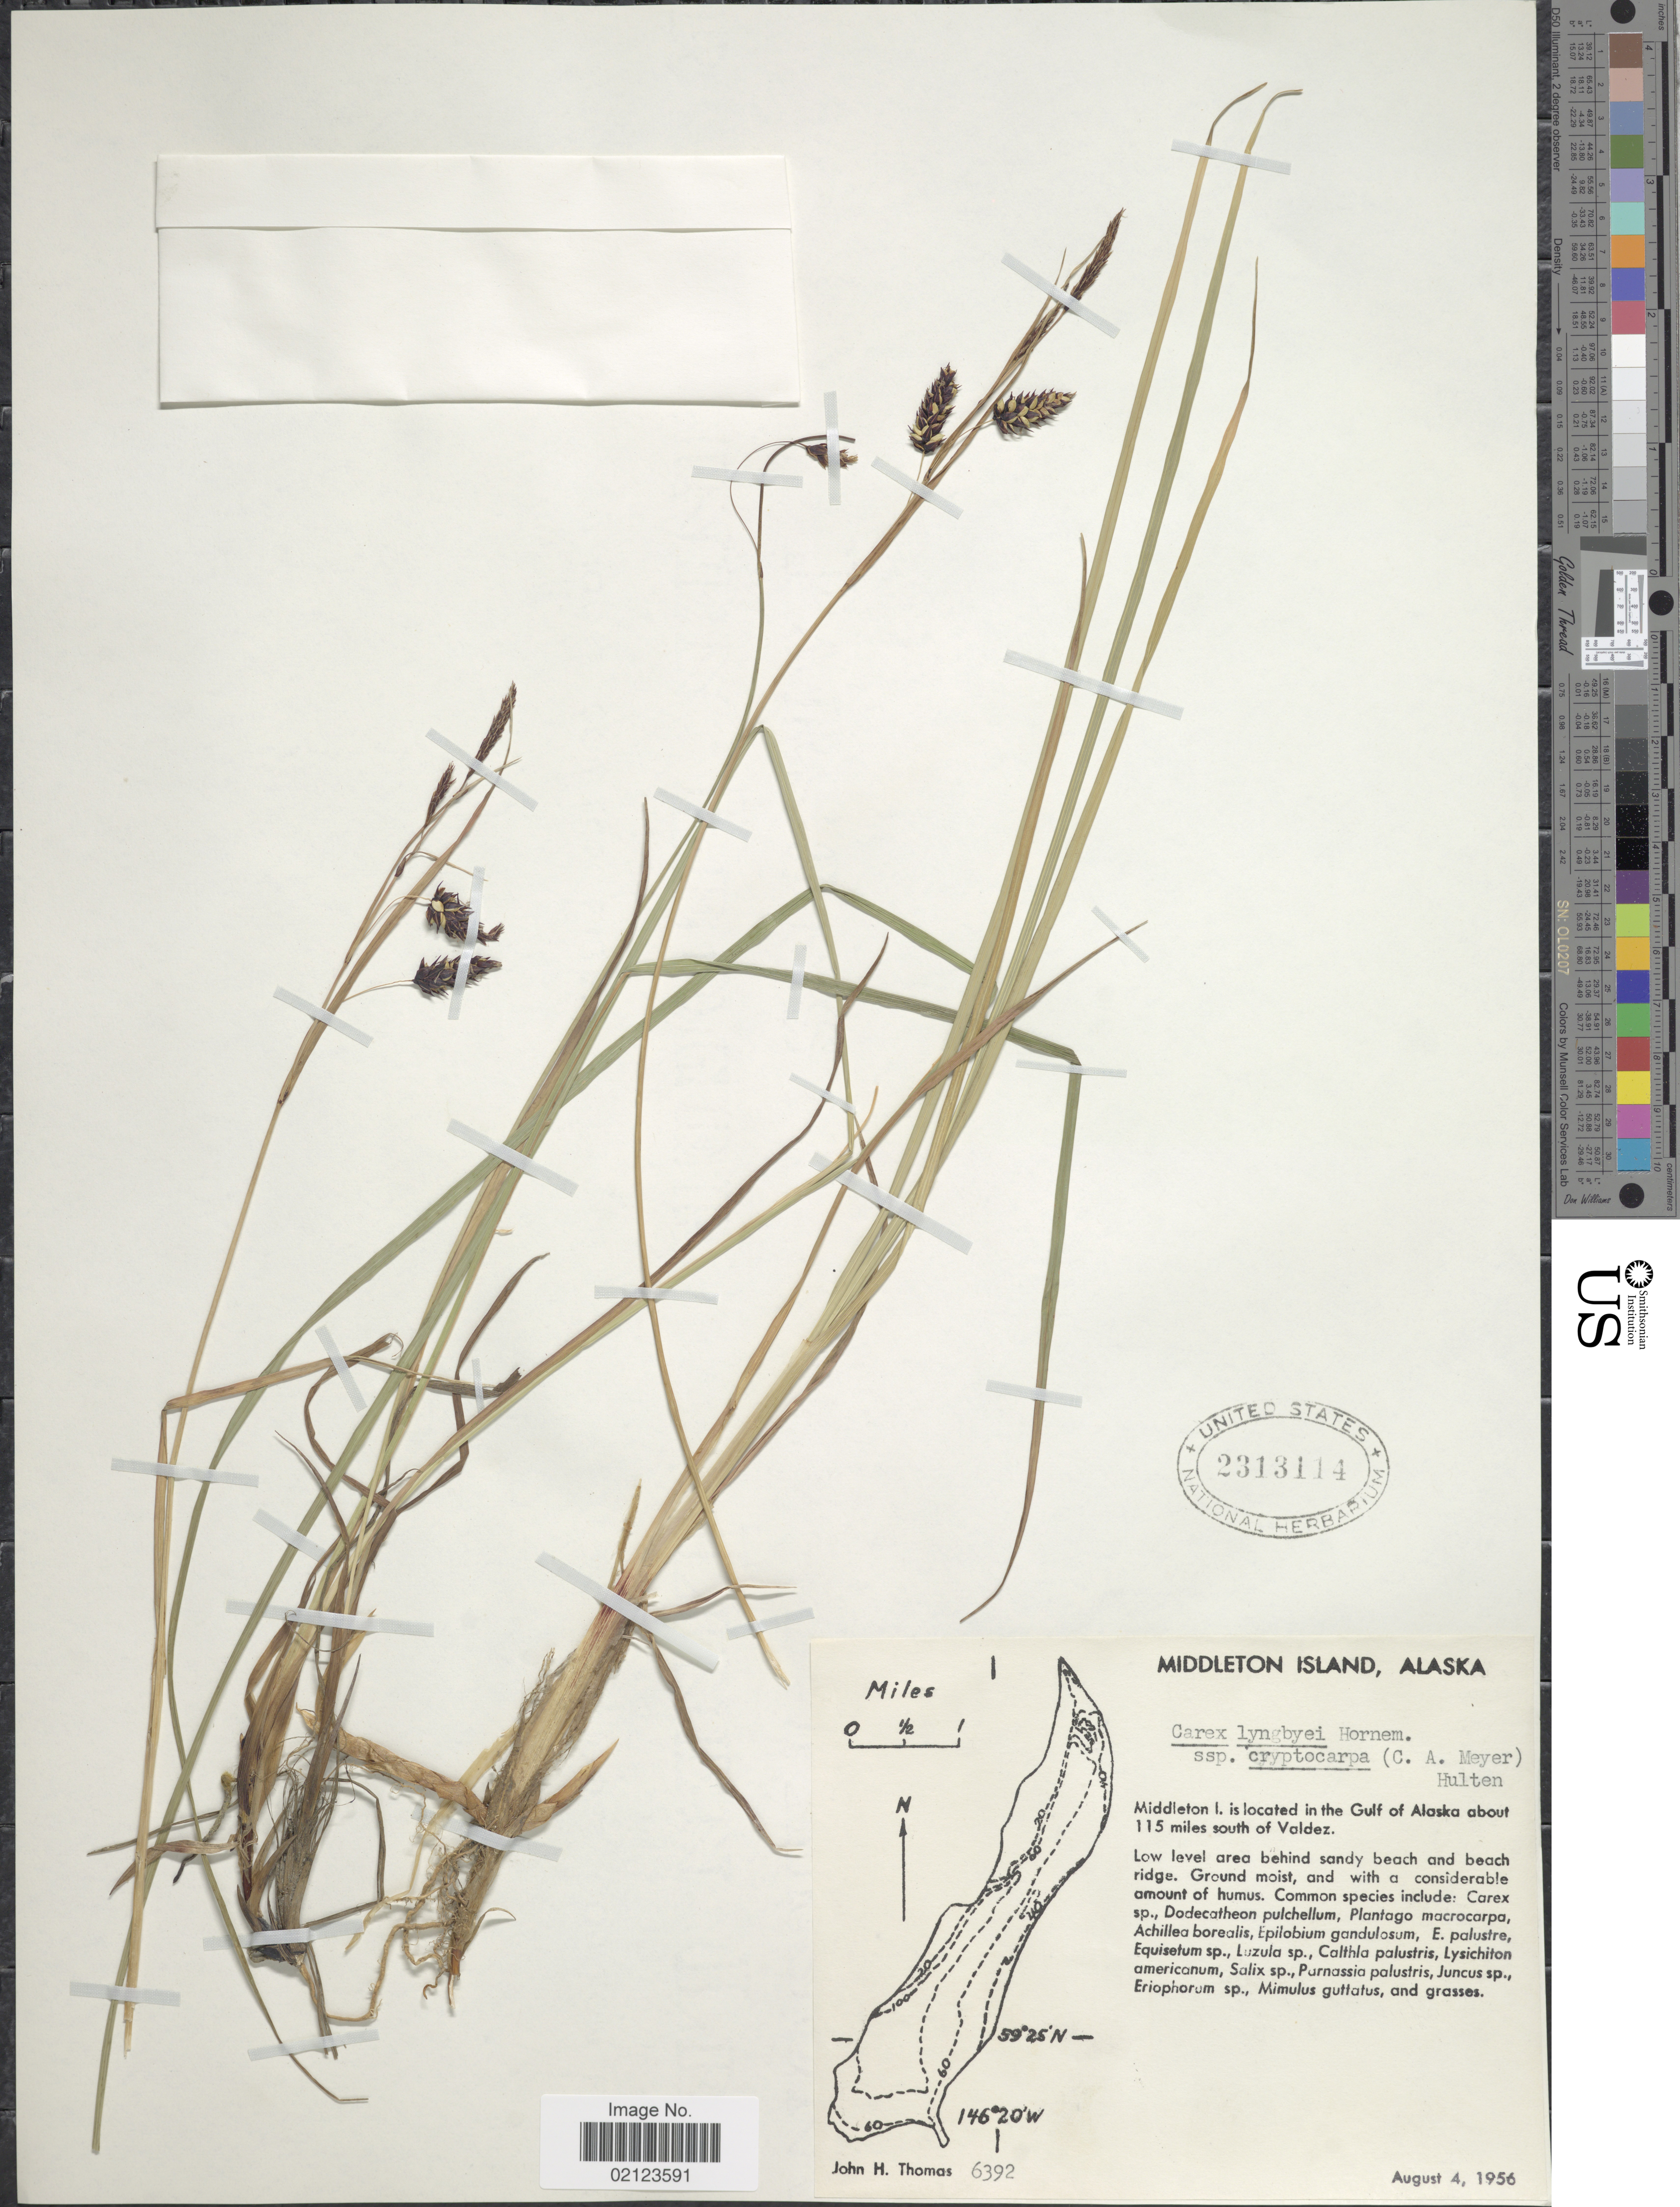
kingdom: Plantae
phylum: Tracheophyta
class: Liliopsida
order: Poales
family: Cyperaceae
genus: Carex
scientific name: Carex lyngbyei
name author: Hornem.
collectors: J. H. Thomas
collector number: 6392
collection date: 1956-08-04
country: United States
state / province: Alaska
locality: Middleton Island, Middleton I. is located in the Gulf of Alaska about 115 miles south of Valdez.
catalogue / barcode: US 2313114